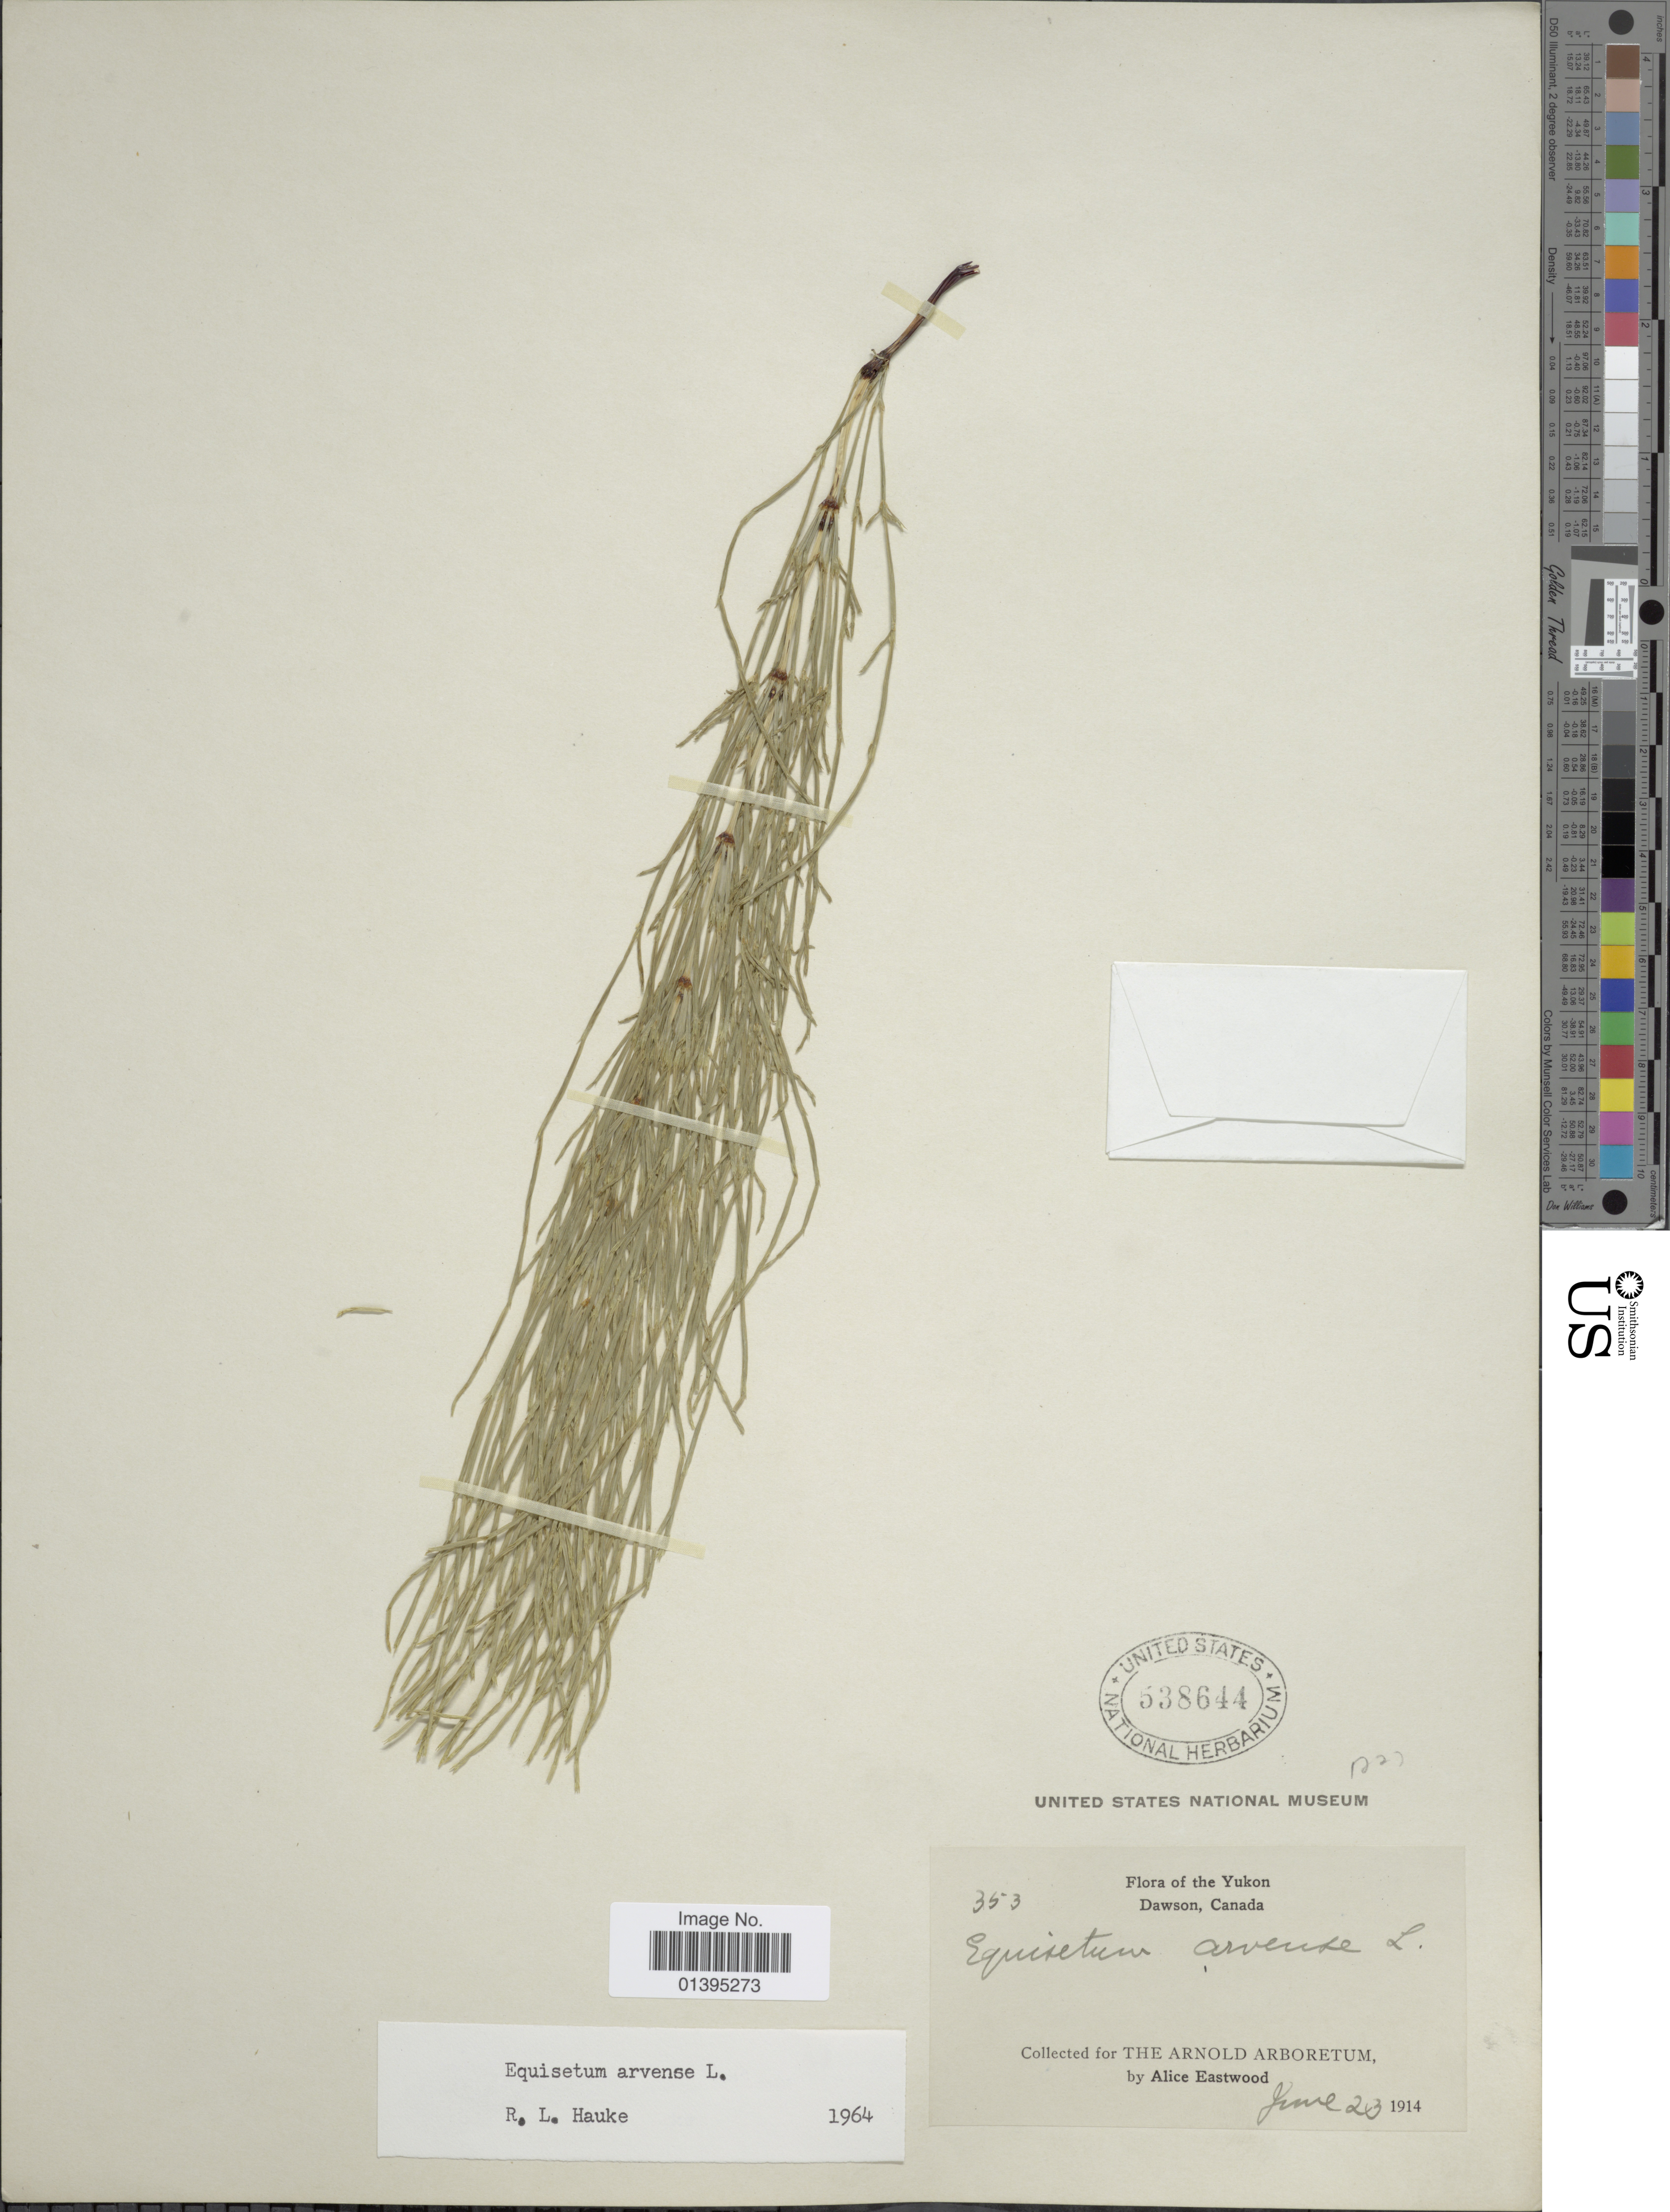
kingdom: Plantae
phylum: Tracheophyta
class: Polypodiopsida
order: Equisetales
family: Equisetaceae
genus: Equisetum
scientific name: Equisetum arvense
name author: L.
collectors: A. Eastwood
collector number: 353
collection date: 1914-06-23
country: Canada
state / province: Yukon Territory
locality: Dawson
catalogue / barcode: US 538644